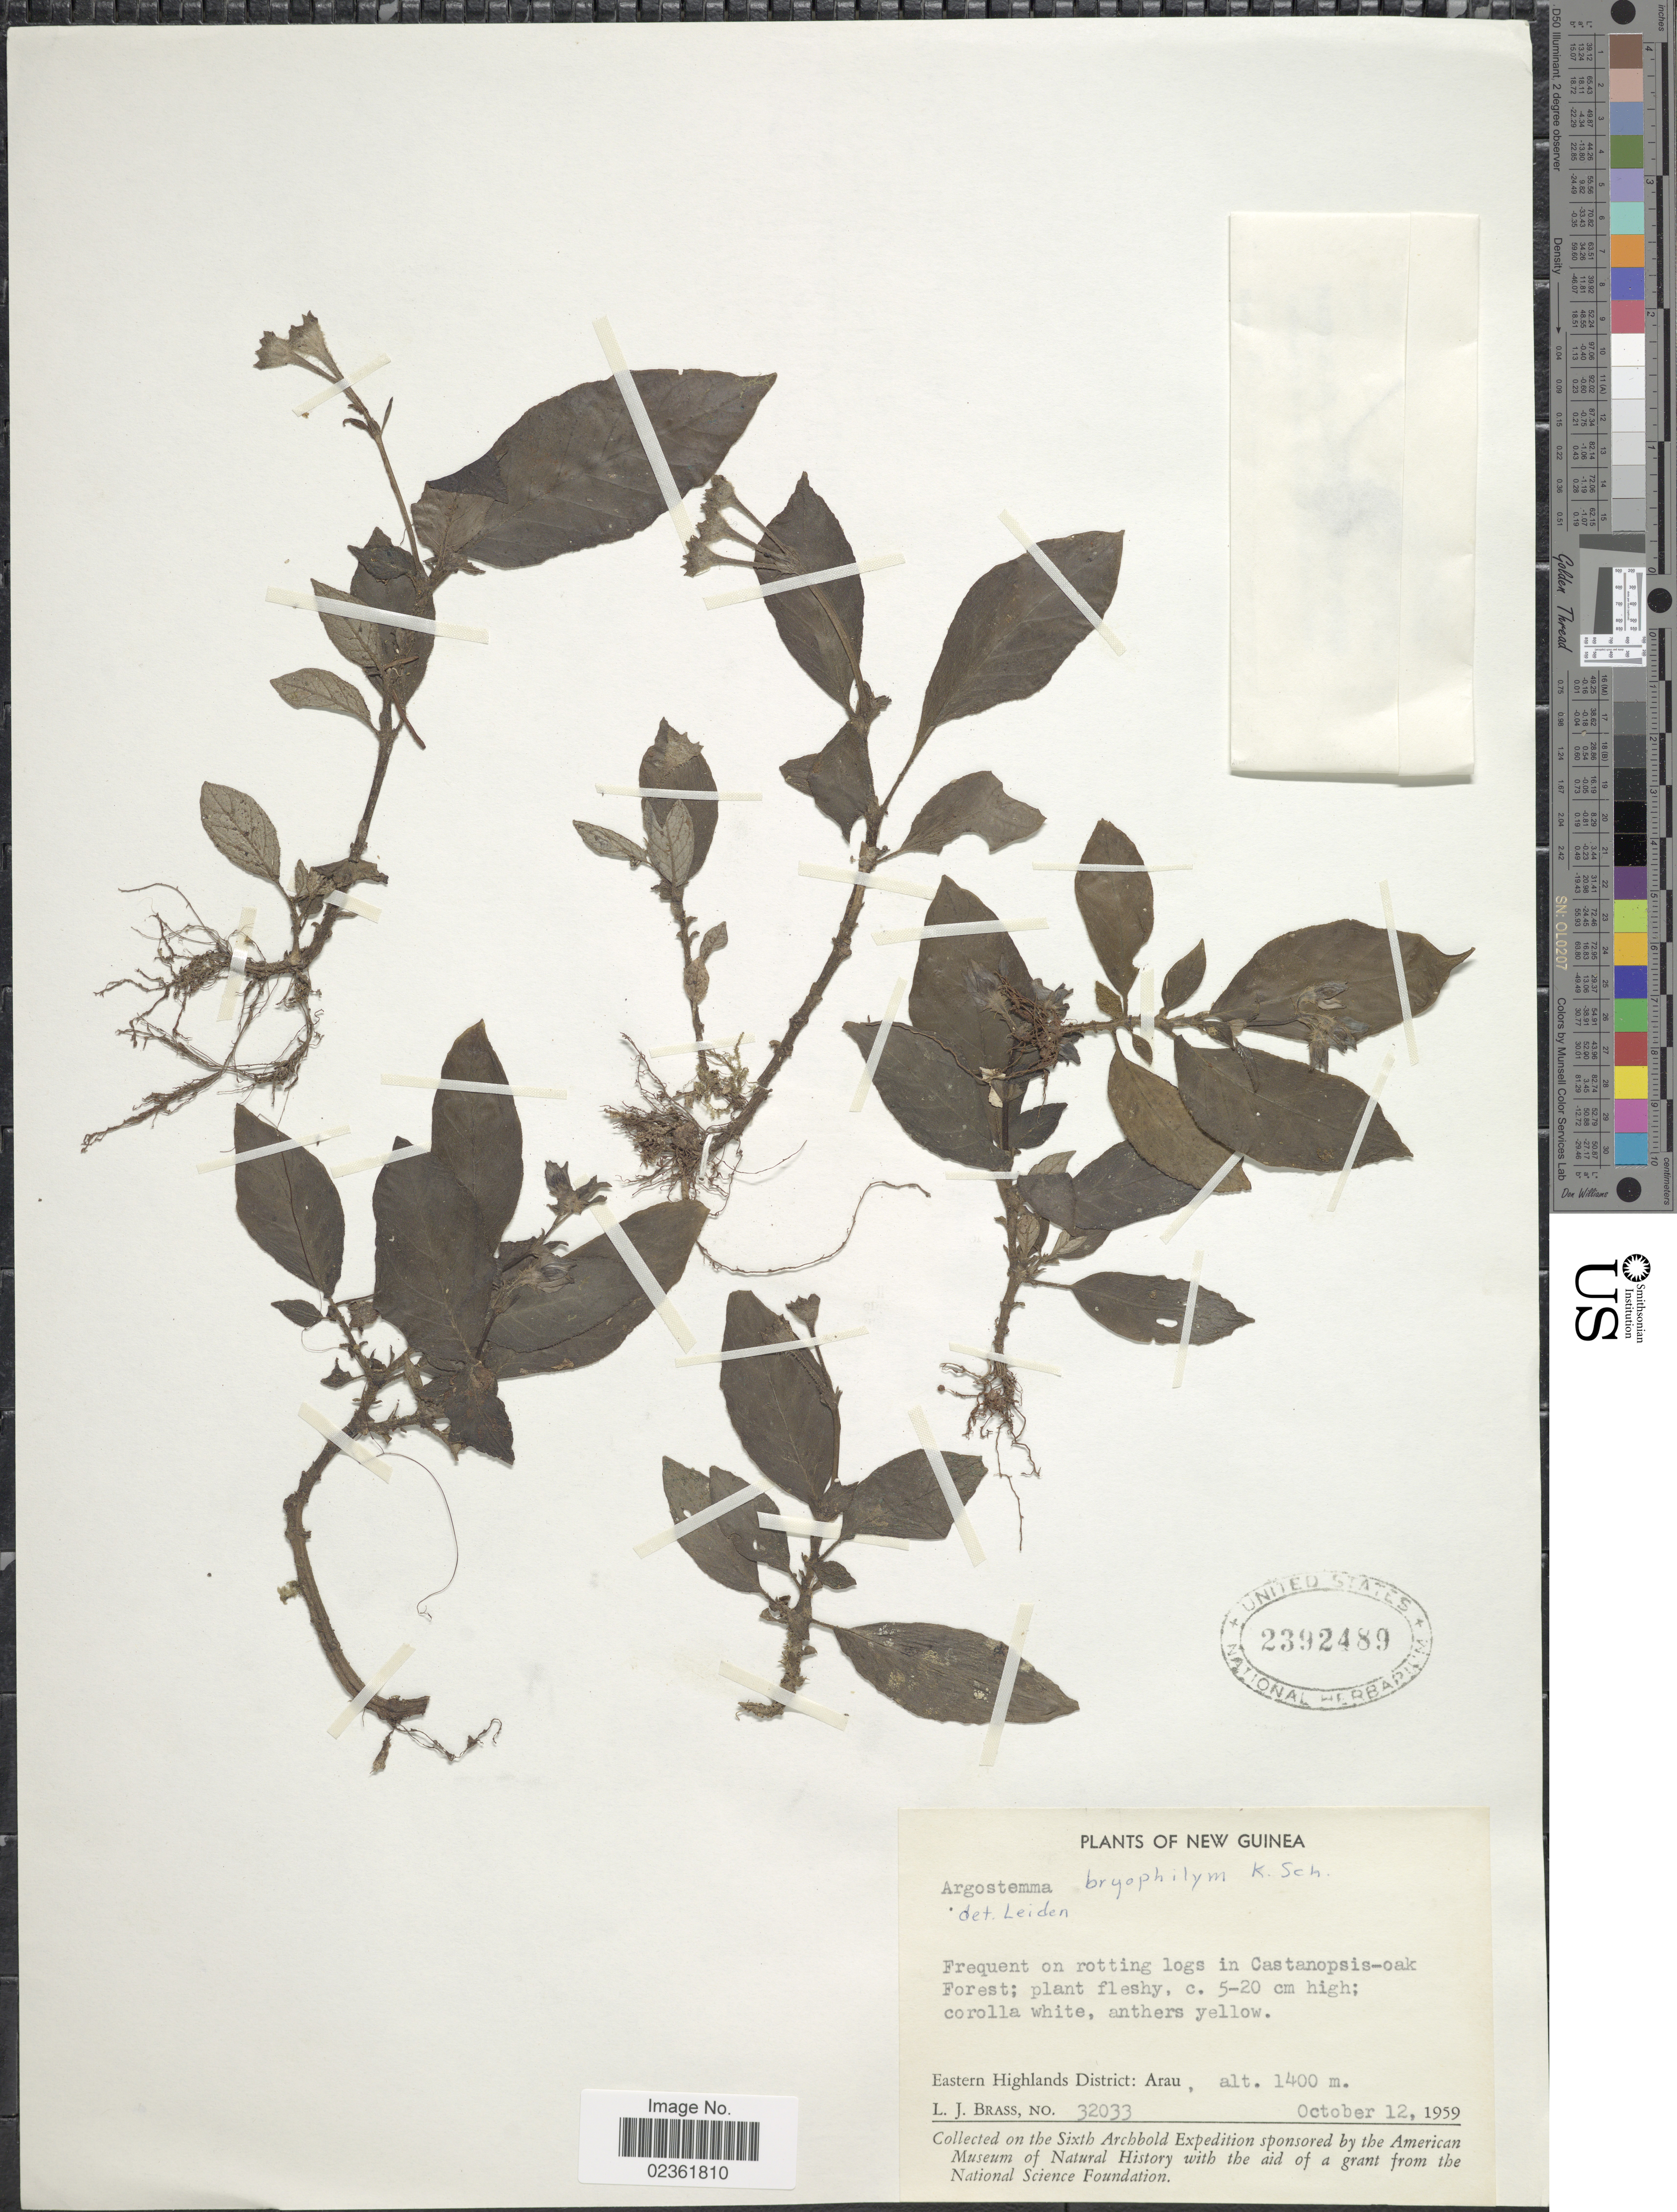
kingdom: Plantae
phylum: Tracheophyta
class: Magnoliopsida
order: Gentianales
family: Rubiaceae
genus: Argostemma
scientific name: Argostemma bryophilum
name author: K. Schum.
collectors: L. J. Brass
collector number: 32033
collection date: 1959-10-12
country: Papua New Guinea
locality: New Guinea, Eastern Highlands District: Arau.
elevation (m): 1400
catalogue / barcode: US 2392489